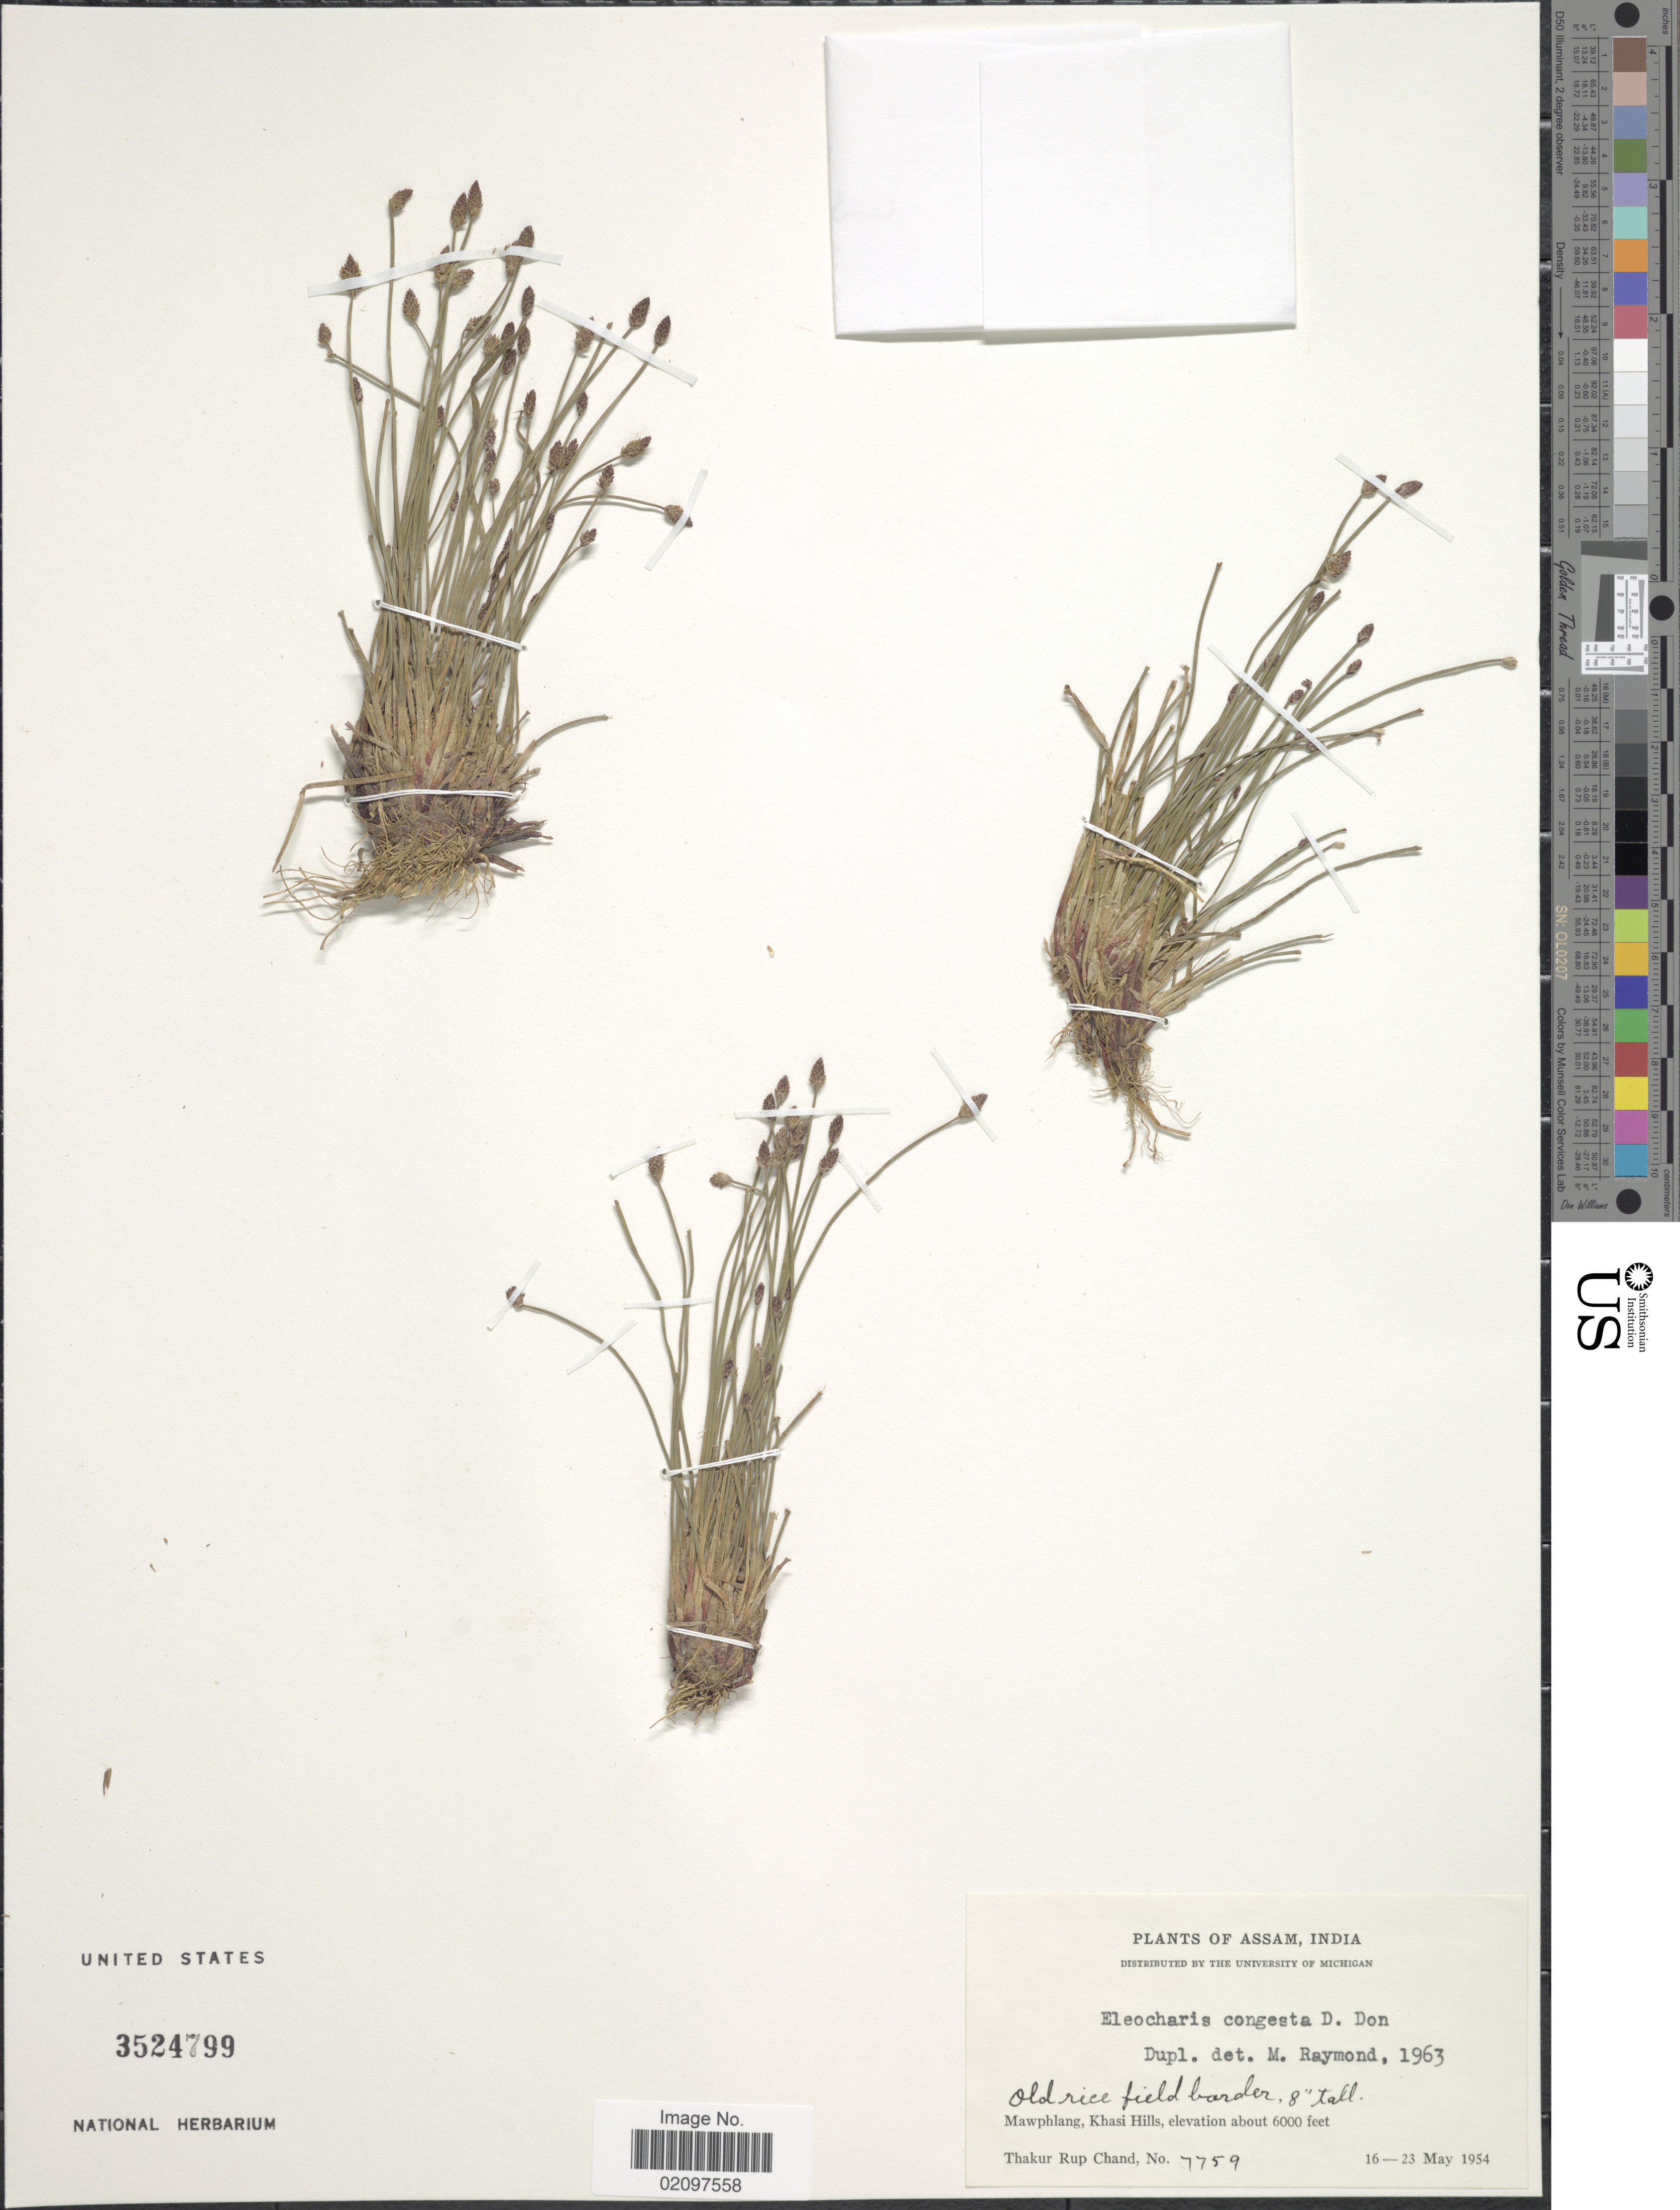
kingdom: Plantae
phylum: Tracheophyta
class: Liliopsida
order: Poales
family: Cyperaceae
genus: Eleocharis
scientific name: Eleocharis congesta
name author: D. Don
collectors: T. R. Chand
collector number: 7759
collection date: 1954-05-16/1954-05-23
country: India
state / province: Meghalaya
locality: Old rice field border, Mawphlang, Khasi Hills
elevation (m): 1829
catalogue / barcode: US 3524799